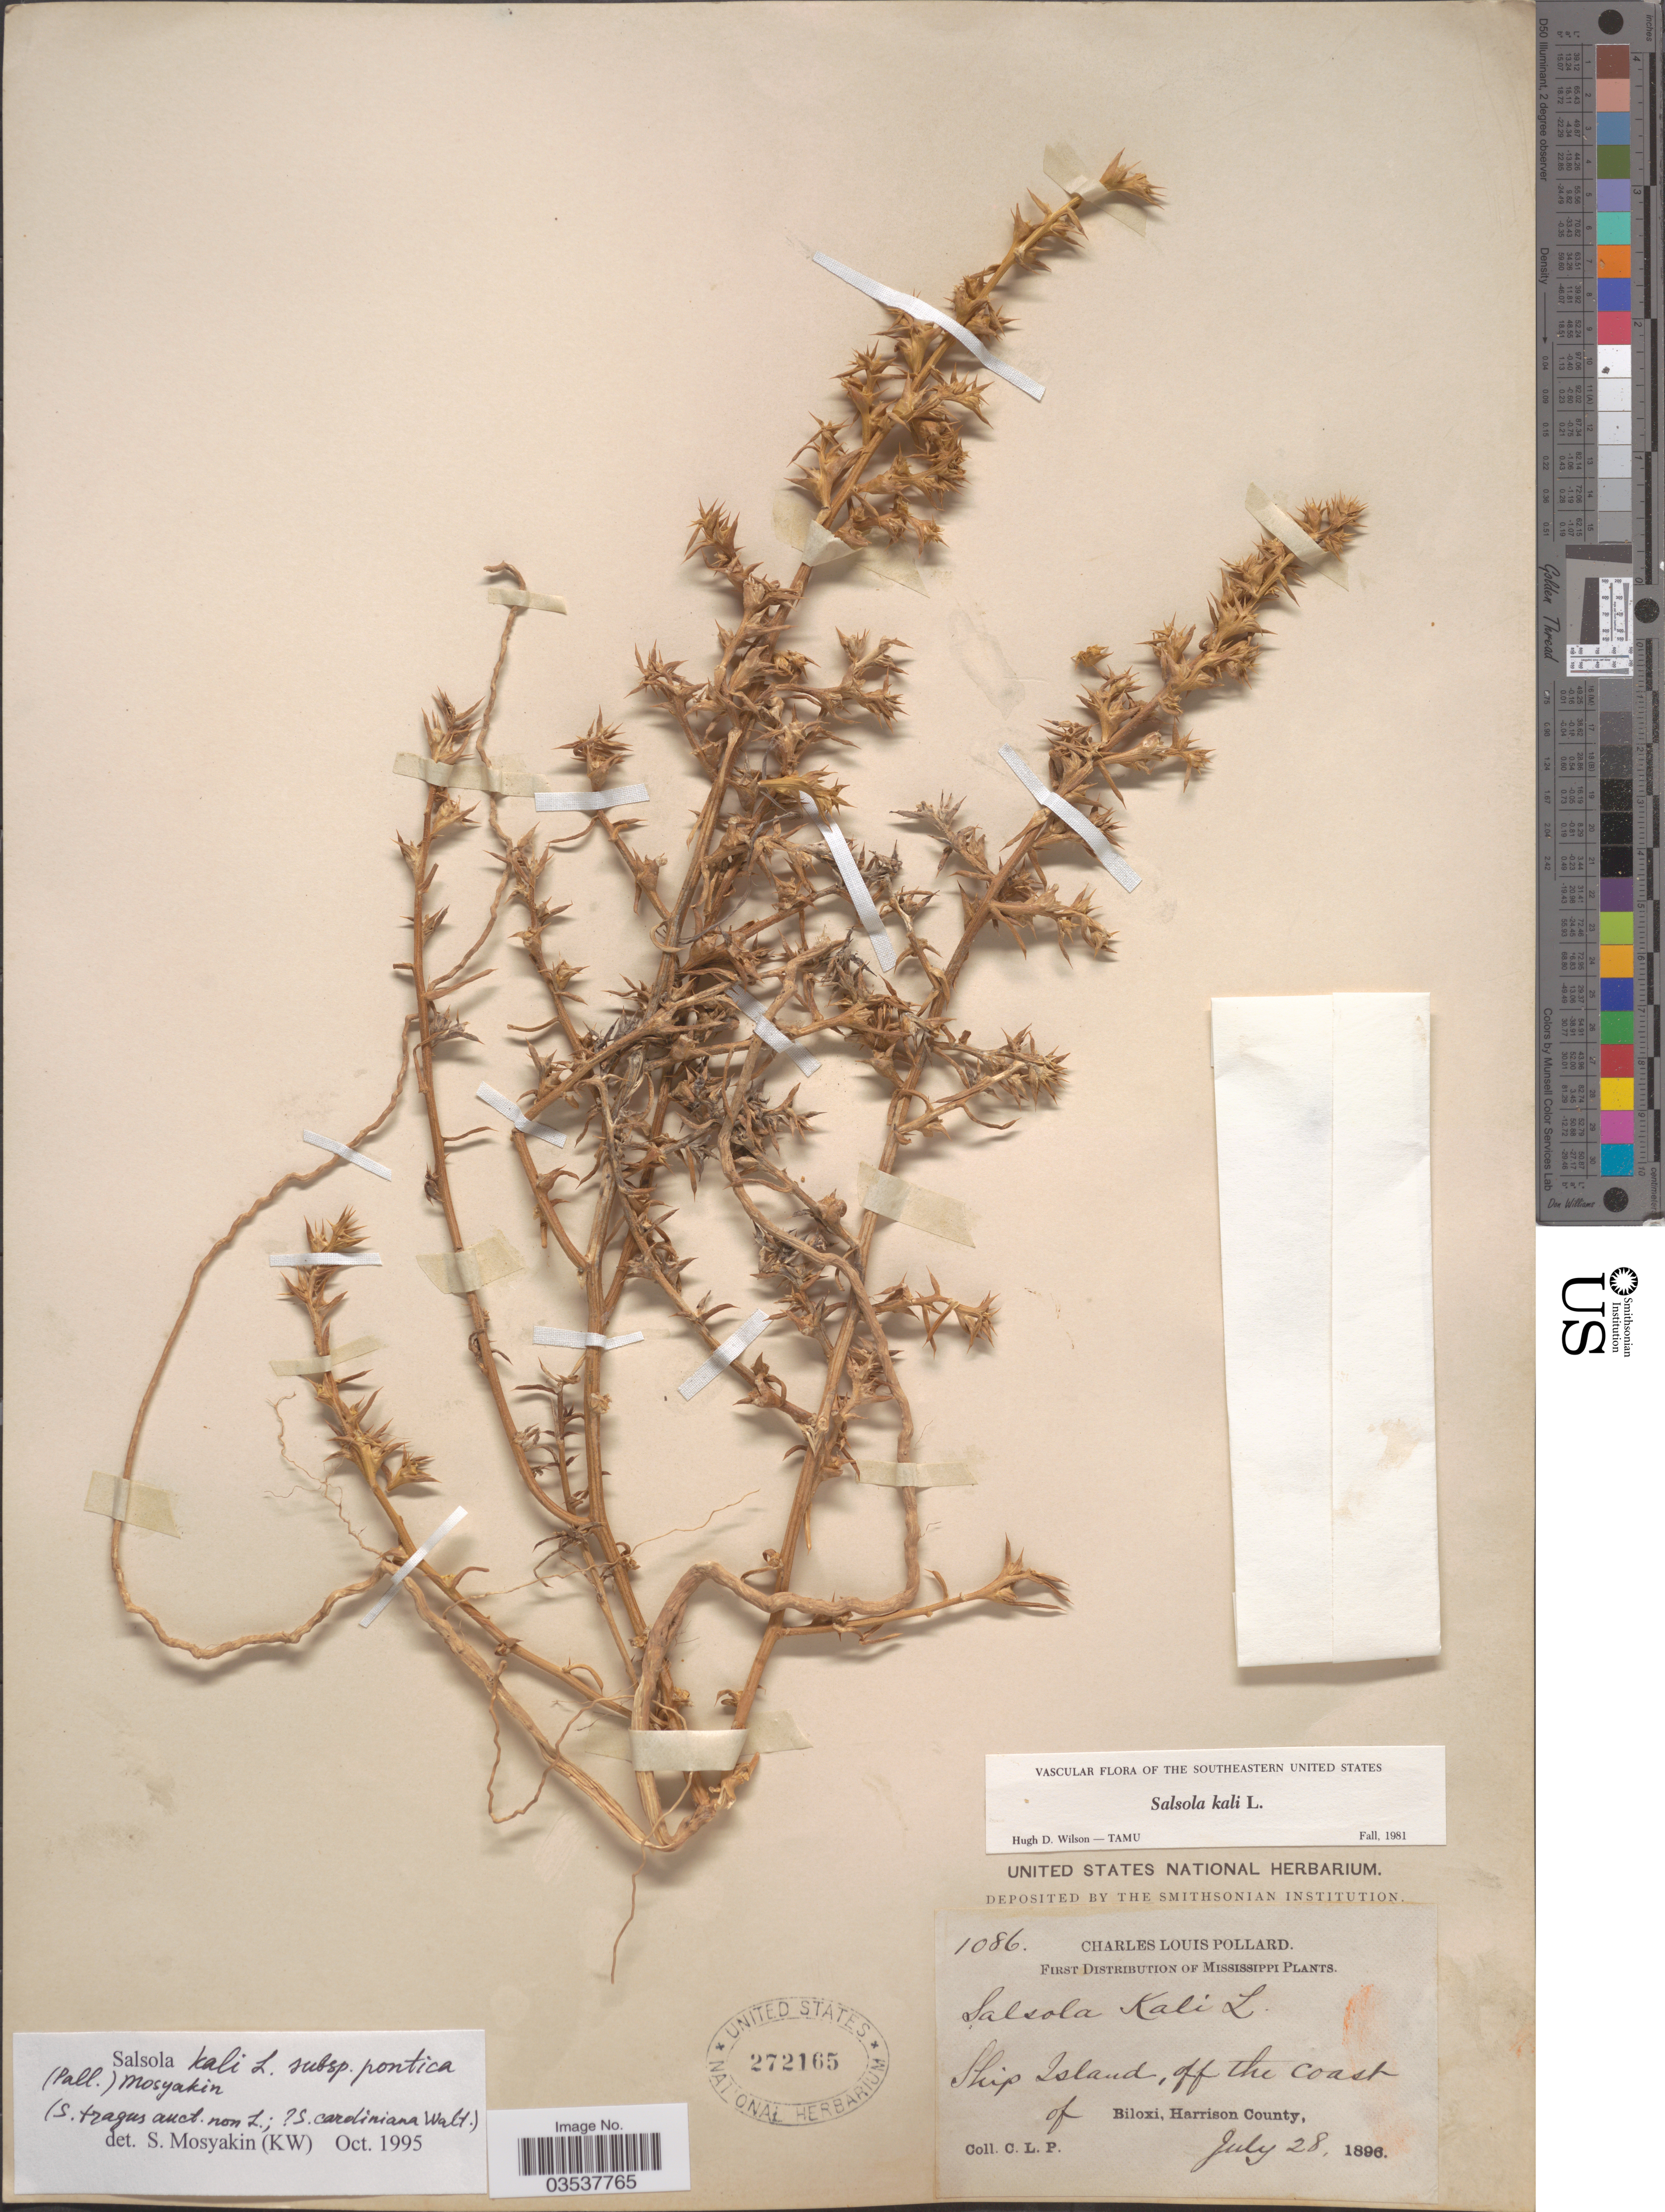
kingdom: Plantae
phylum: Tracheophyta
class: Magnoliopsida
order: Caryophyllales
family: Amaranthaceae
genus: Salsola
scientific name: Salsola kali var. caroliniana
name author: (Walter) Nutt.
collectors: C. L. Pollard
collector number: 1086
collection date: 1896-07-28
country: United States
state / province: Mississippi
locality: Skip Island, off the coast of Biloxi, Harrison County.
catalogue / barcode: US 272165